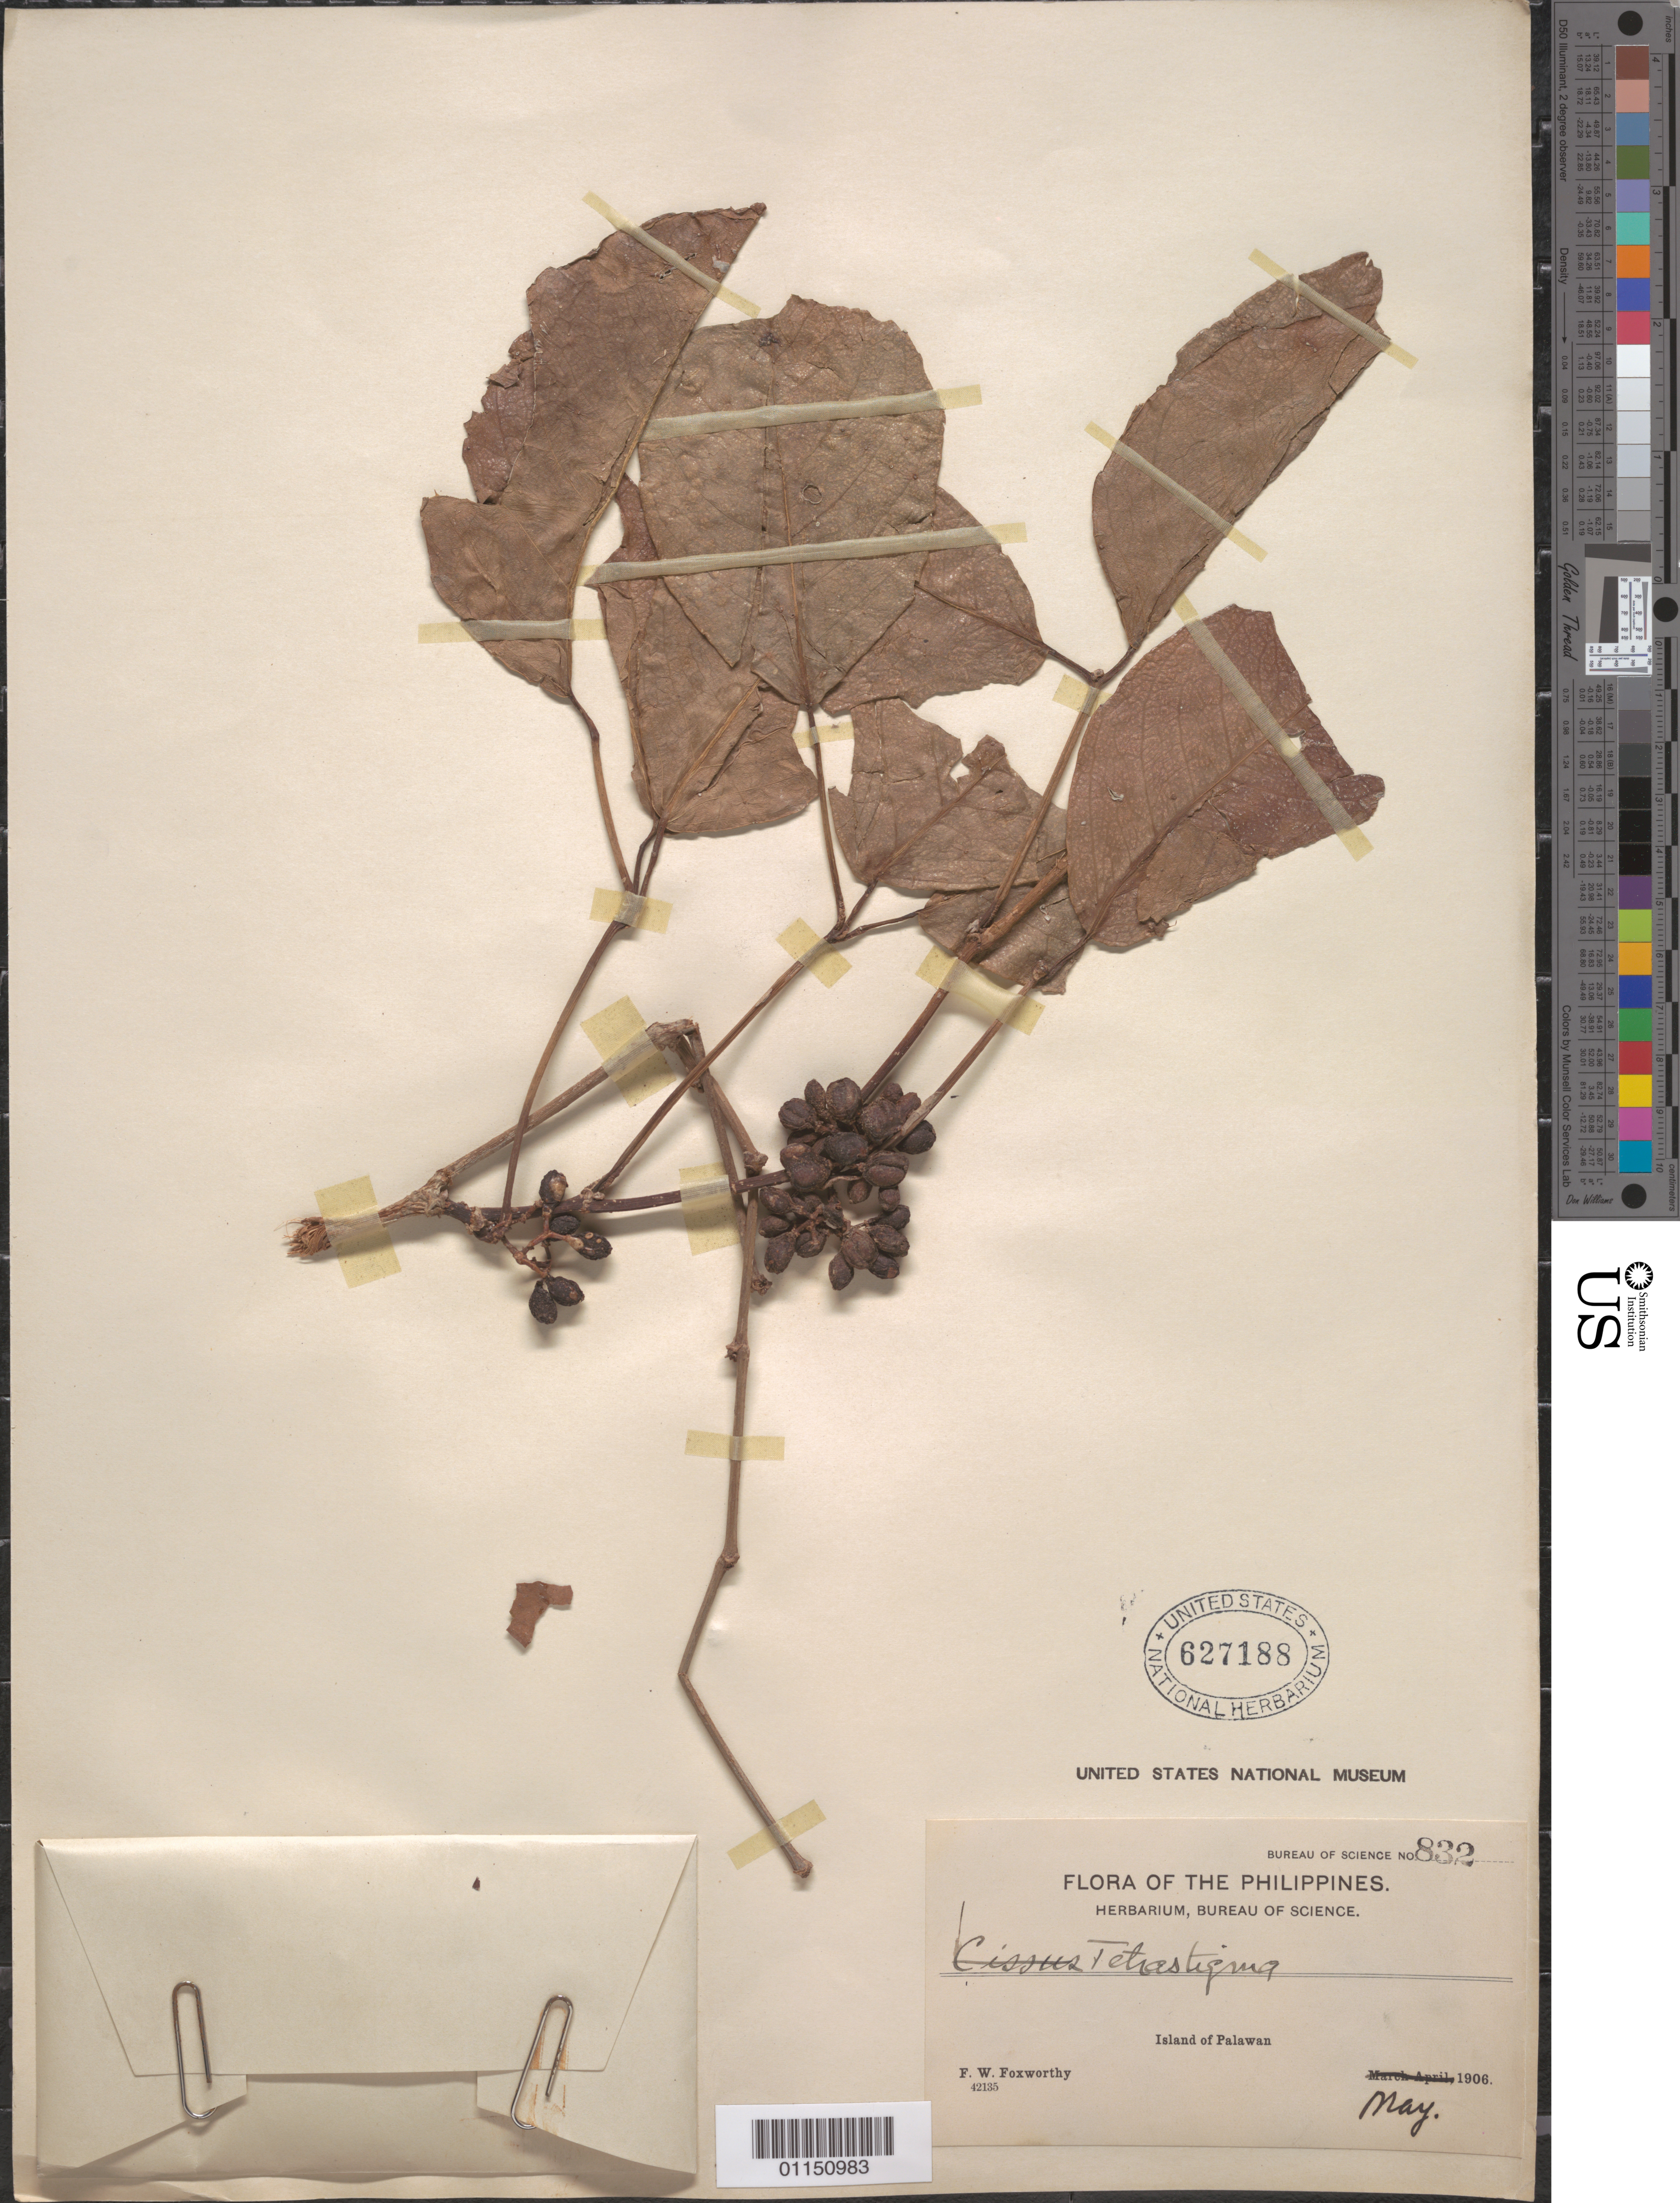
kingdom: Plantae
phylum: Tracheophyta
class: Magnoliopsida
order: Vitales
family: Vitaceae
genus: Tetrastigma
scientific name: Tetrastigma sp.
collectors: F. W. Foxworthy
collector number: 832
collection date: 1906-05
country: Philippines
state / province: Mimaropa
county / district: Palawan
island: Palawan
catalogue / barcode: US 627188